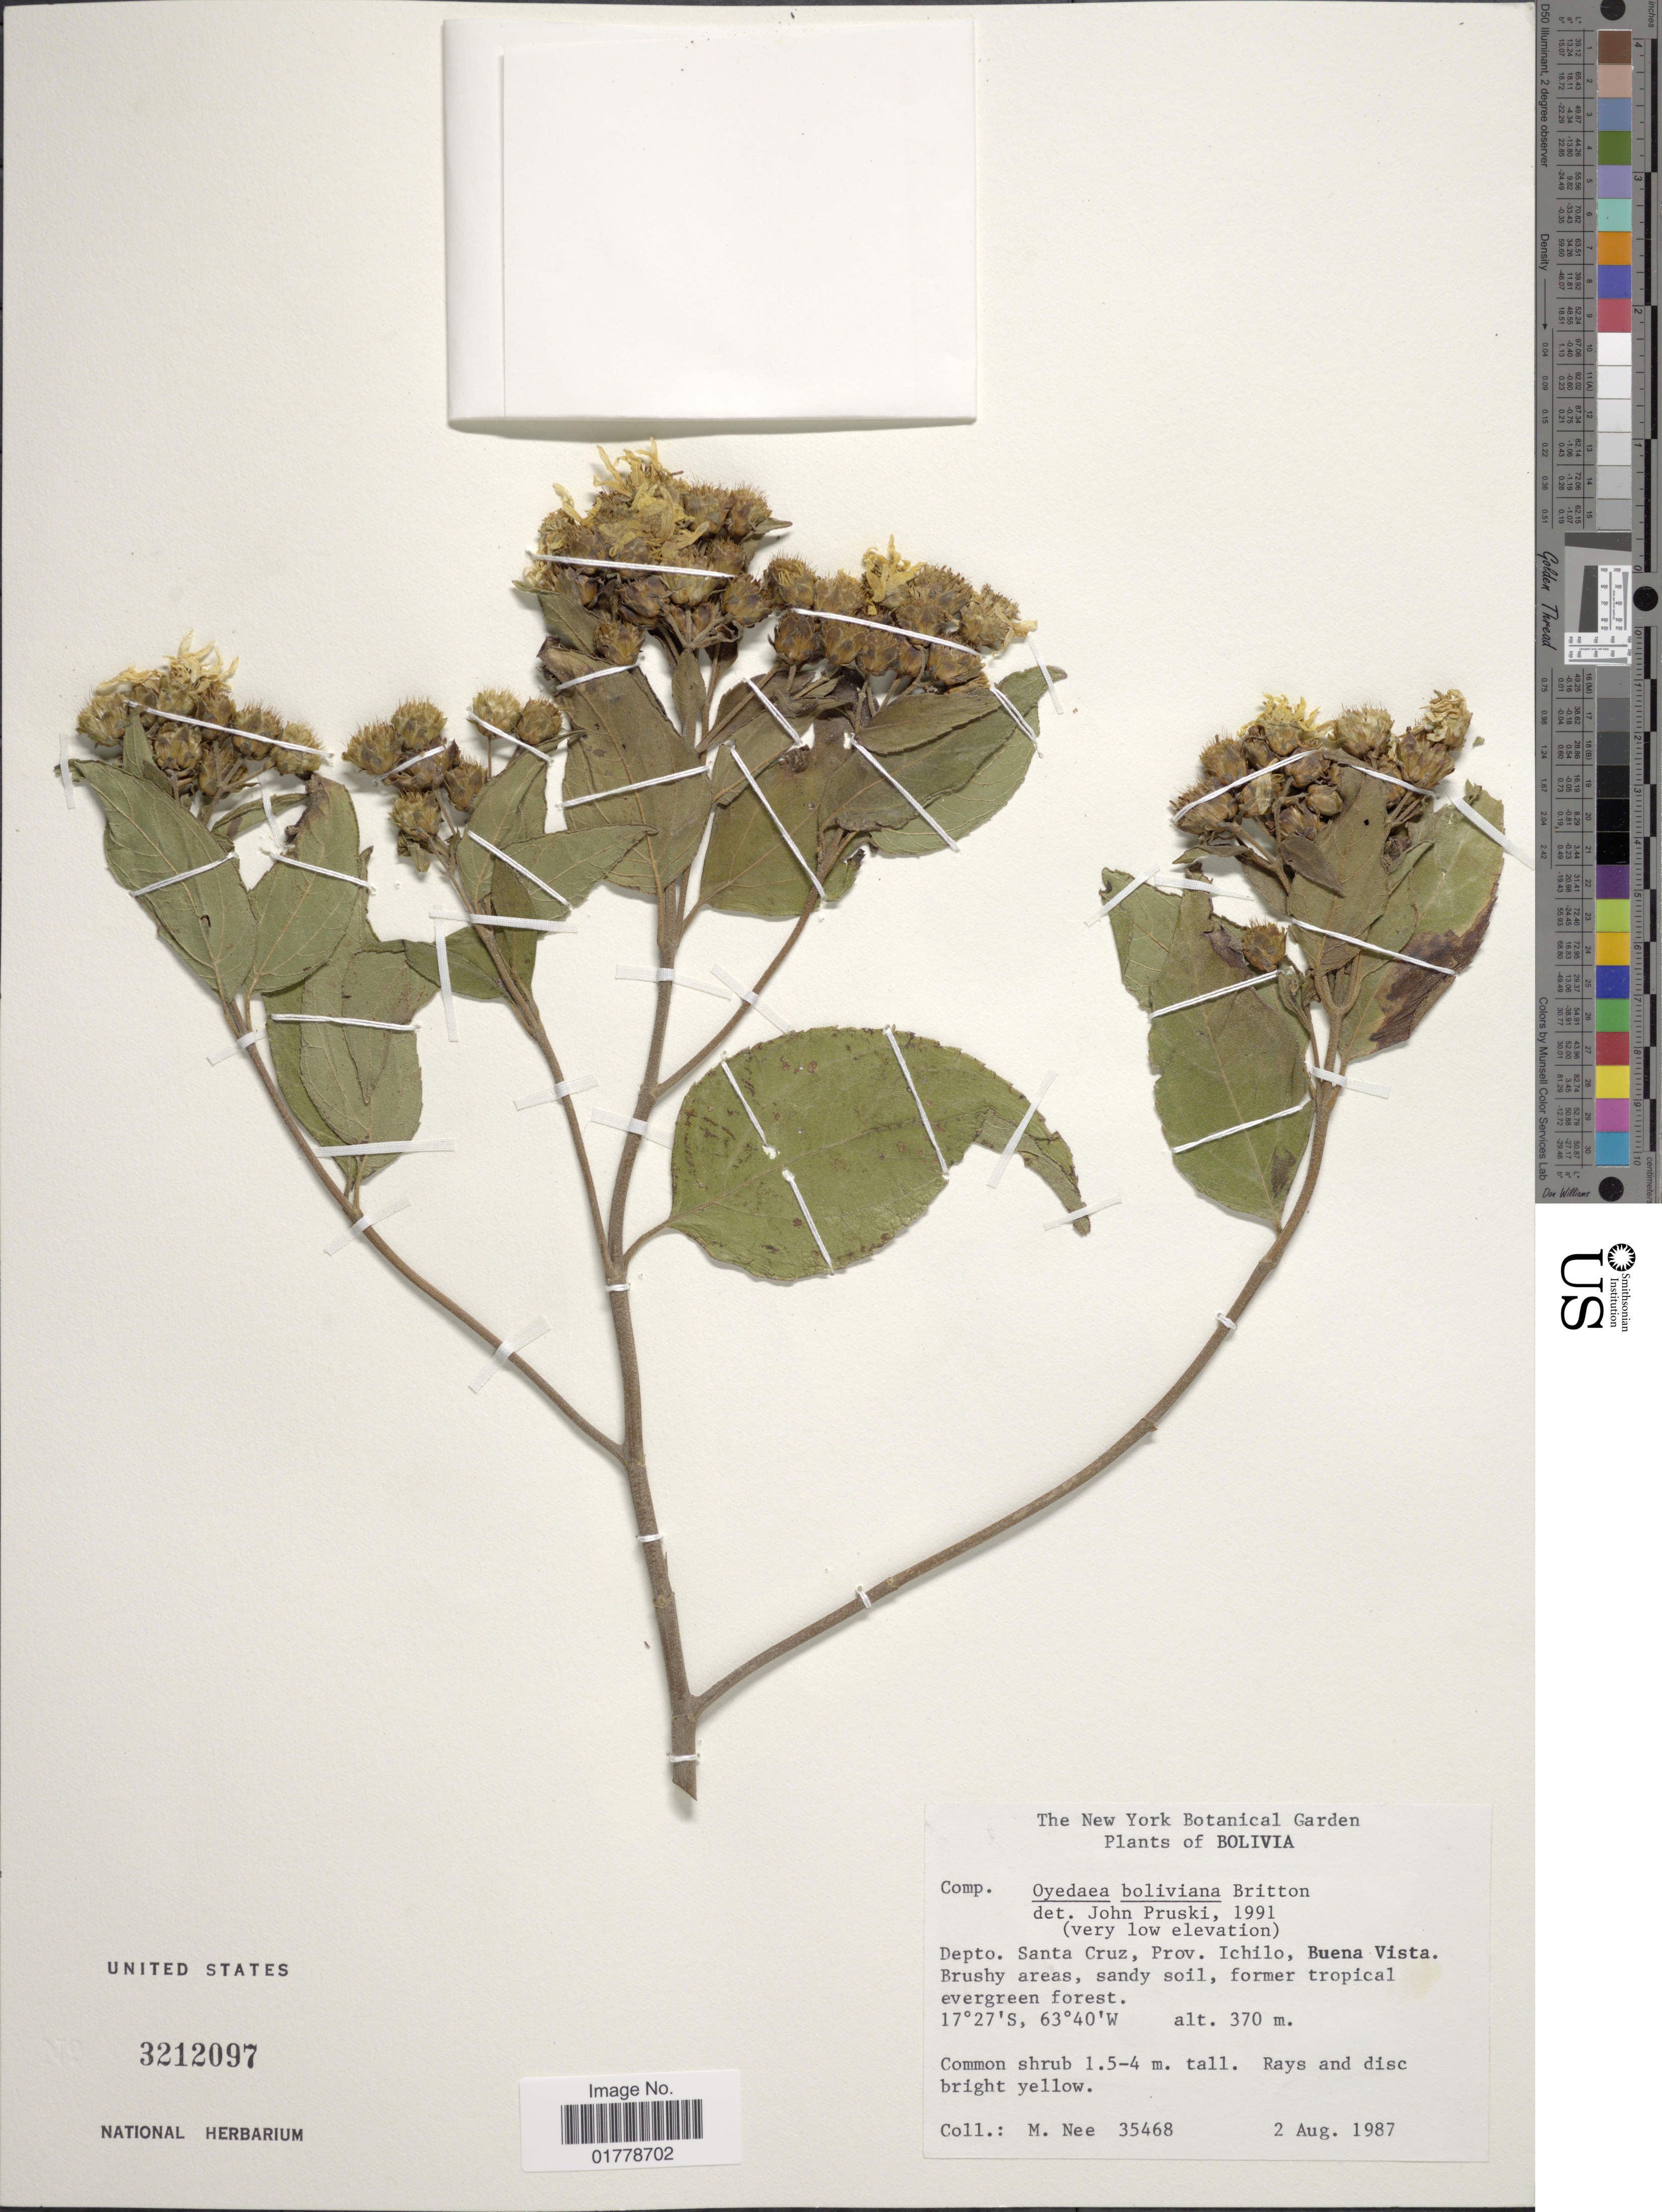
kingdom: Plantae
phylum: Tracheophyta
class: Magnoliopsida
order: Asterales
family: Asteraceae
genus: Oyedaea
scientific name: Oyedaea boliviana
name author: Britton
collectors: M. Nee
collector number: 35468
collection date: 1987-08-02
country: Bolivia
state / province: Santa Cruz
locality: Depto. Santa Cruz, Prov. Ichilo, Buena Vista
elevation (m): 370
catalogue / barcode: US 3212097